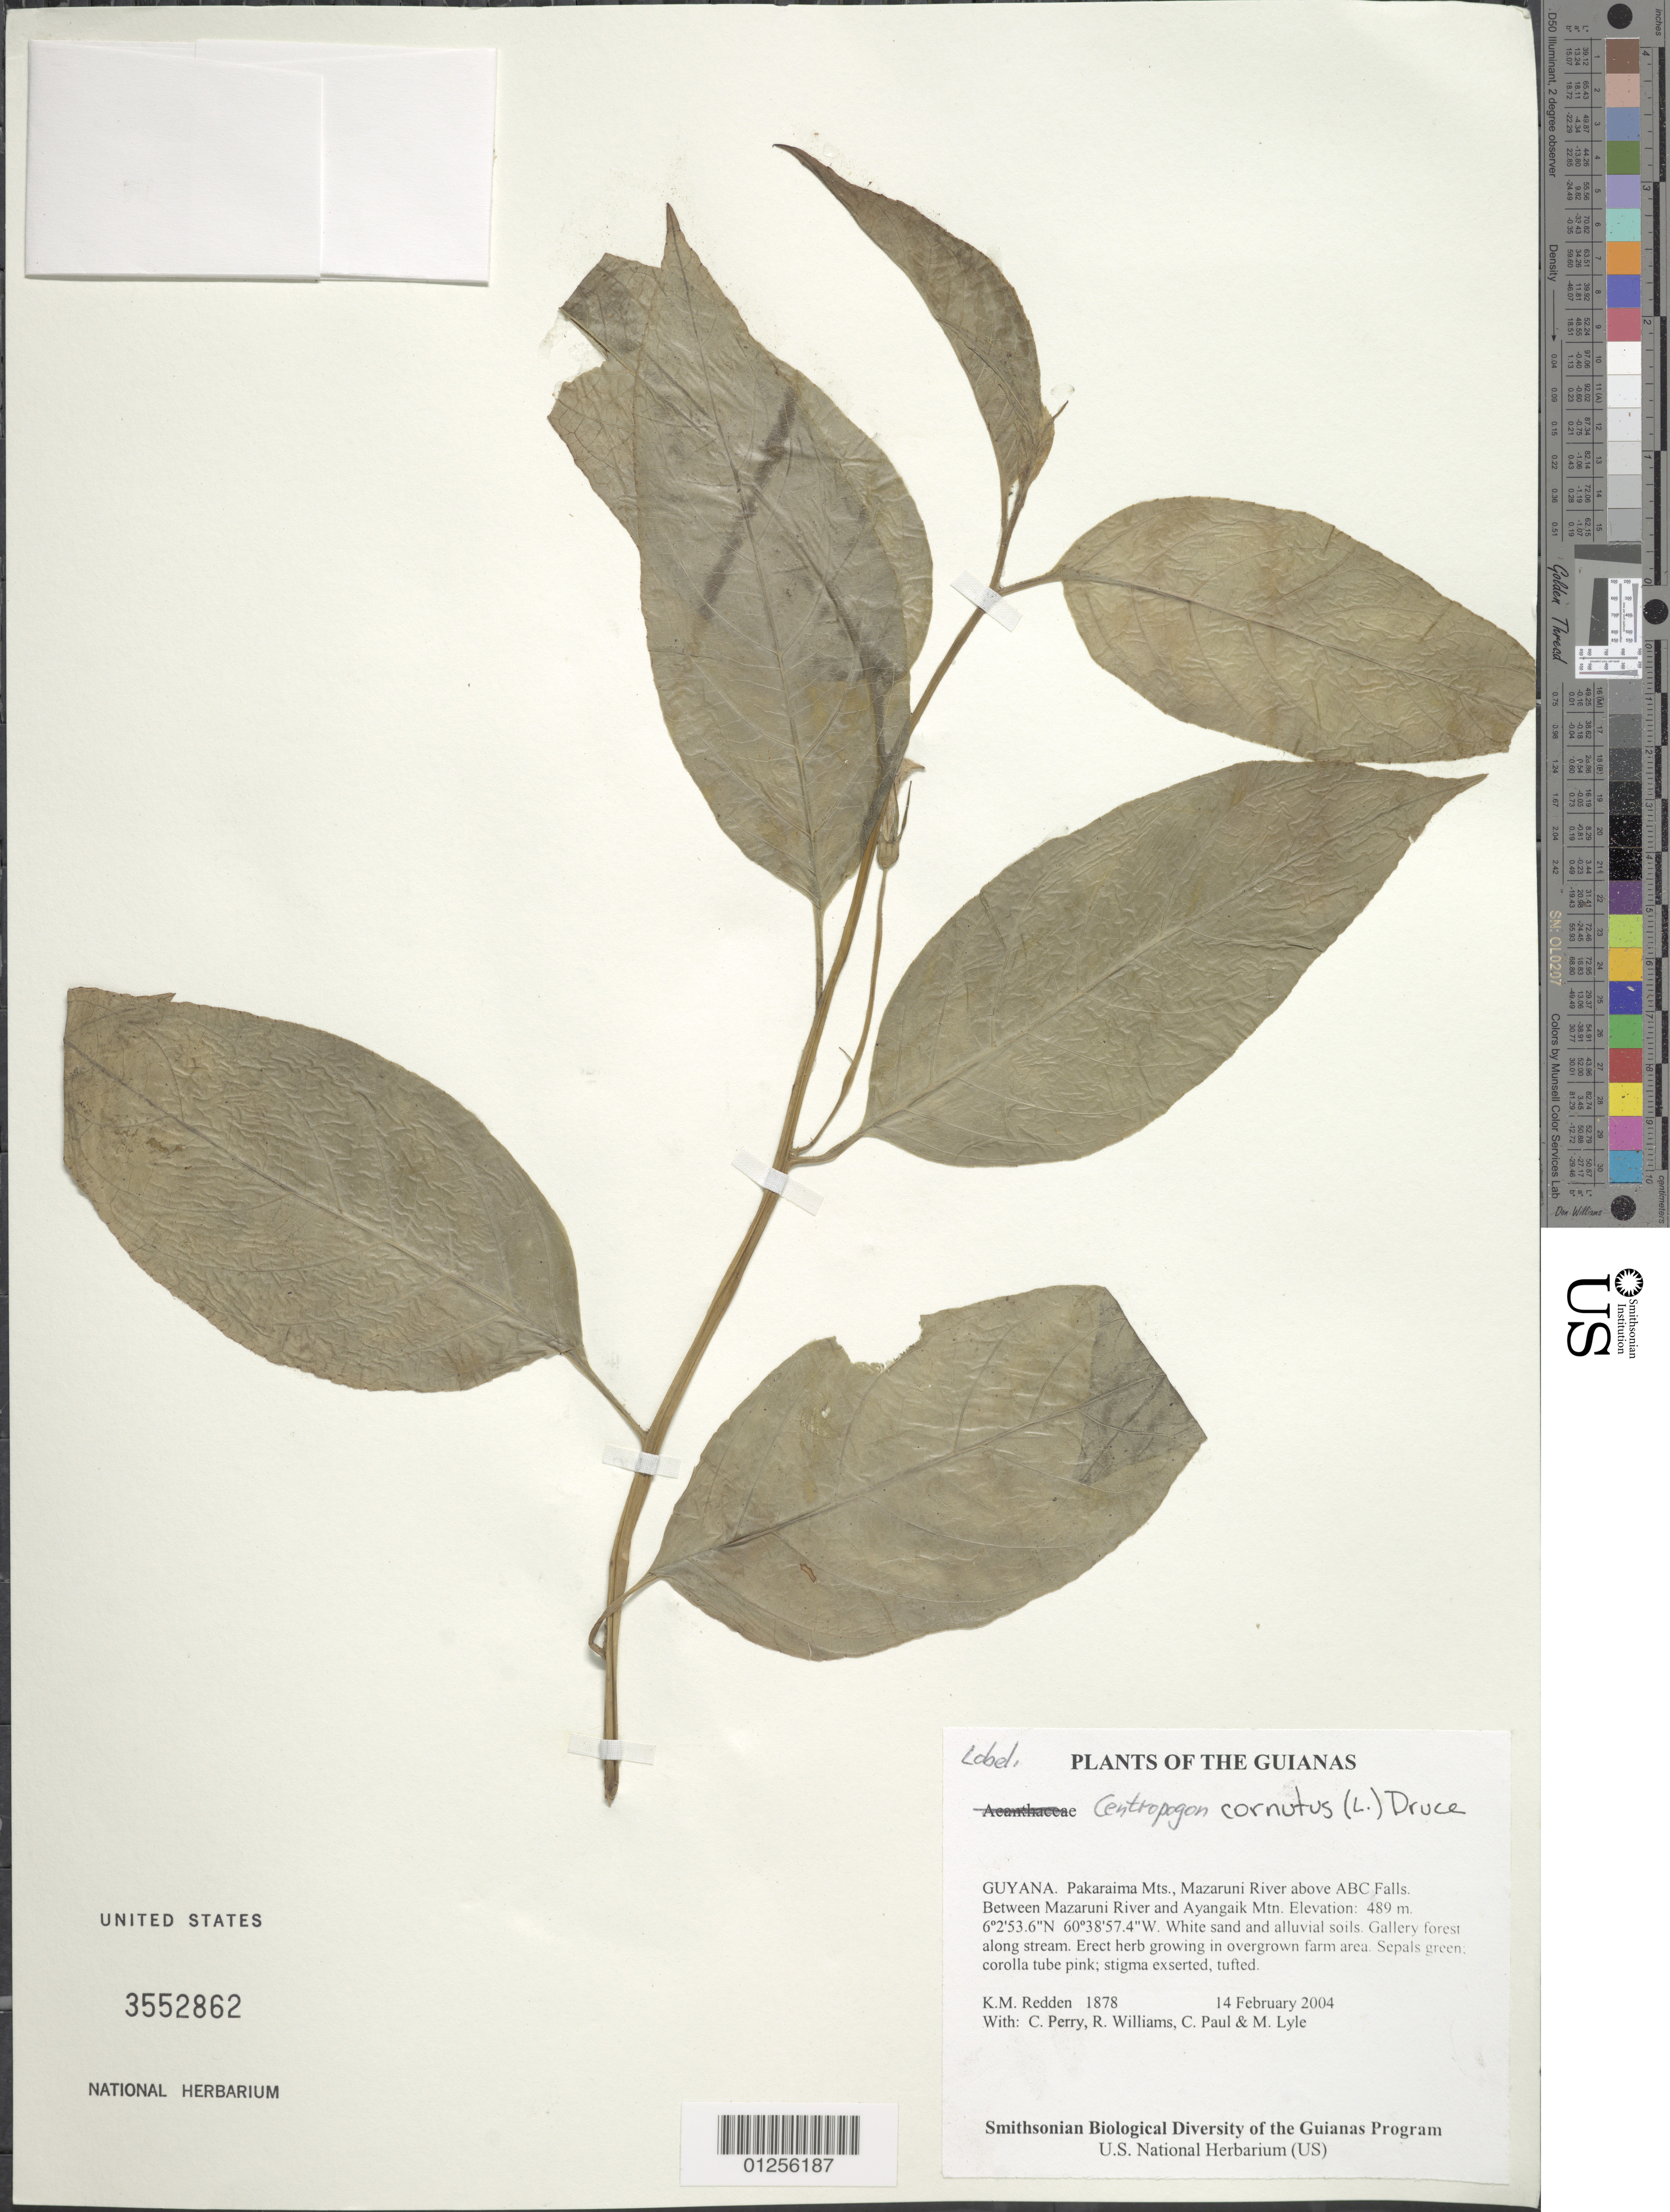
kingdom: Plantae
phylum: Tracheophyta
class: Magnoliopsida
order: Asterales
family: Campanulaceae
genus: Centropogon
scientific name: Centropogon cornutus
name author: (L.) Druce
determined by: Wasshausen, D. C.; Kelloff, Carol L.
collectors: K. M. Redden, C. Perry, R. Williams, C. Paul & M. Lyle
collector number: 1878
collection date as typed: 14 February 2004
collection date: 2004-02-14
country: Guyana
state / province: Cuyuni-Mazaruni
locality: Pakaraima Mts., Mazaruni River above ABC Falls. Between Mazaruni River and Ayangaik Mtn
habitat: White sand and alluvial soils. Gallery forest along stream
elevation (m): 489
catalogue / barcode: US 3552862